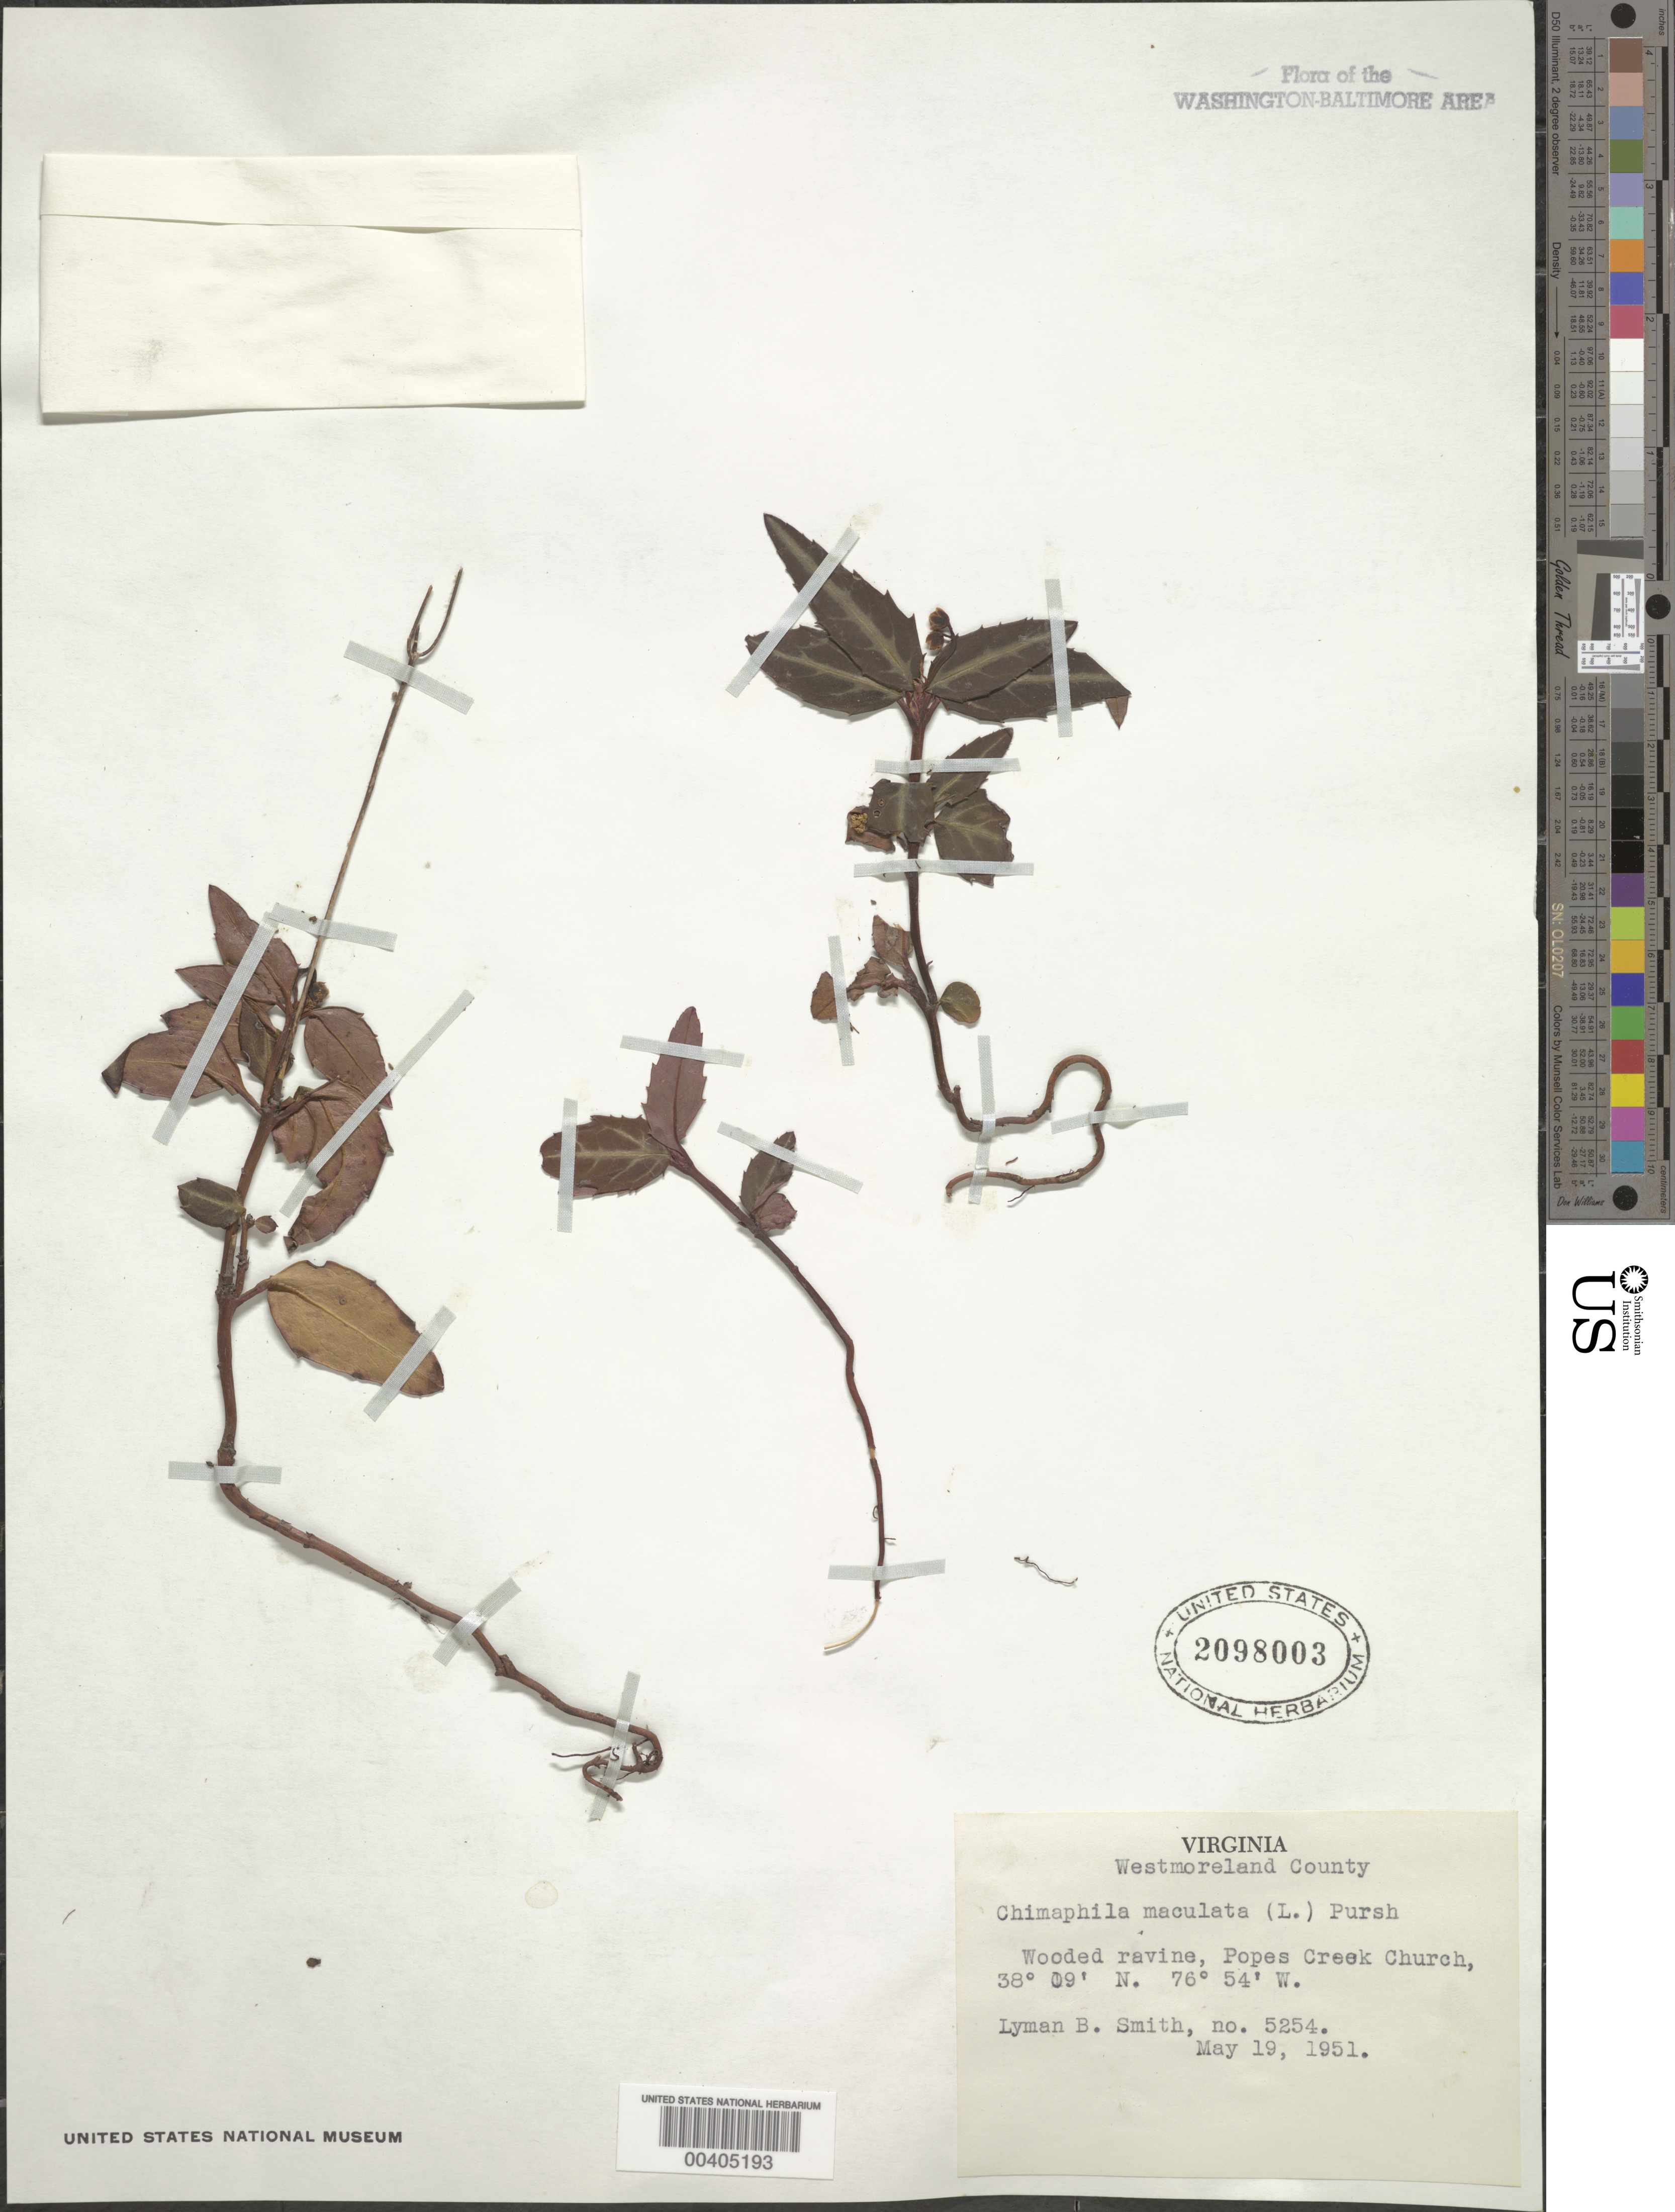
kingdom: Plantae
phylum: Tracheophyta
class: Magnoliopsida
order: Ericales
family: Ericaceae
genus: Chimaphila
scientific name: Chimaphila maculata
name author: (L.) Pursh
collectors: L. Smith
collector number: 5254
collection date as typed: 19 May 1951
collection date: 1951-05-19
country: United States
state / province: Virginia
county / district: Westmoreland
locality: Popes Creek Church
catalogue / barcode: US 2098003